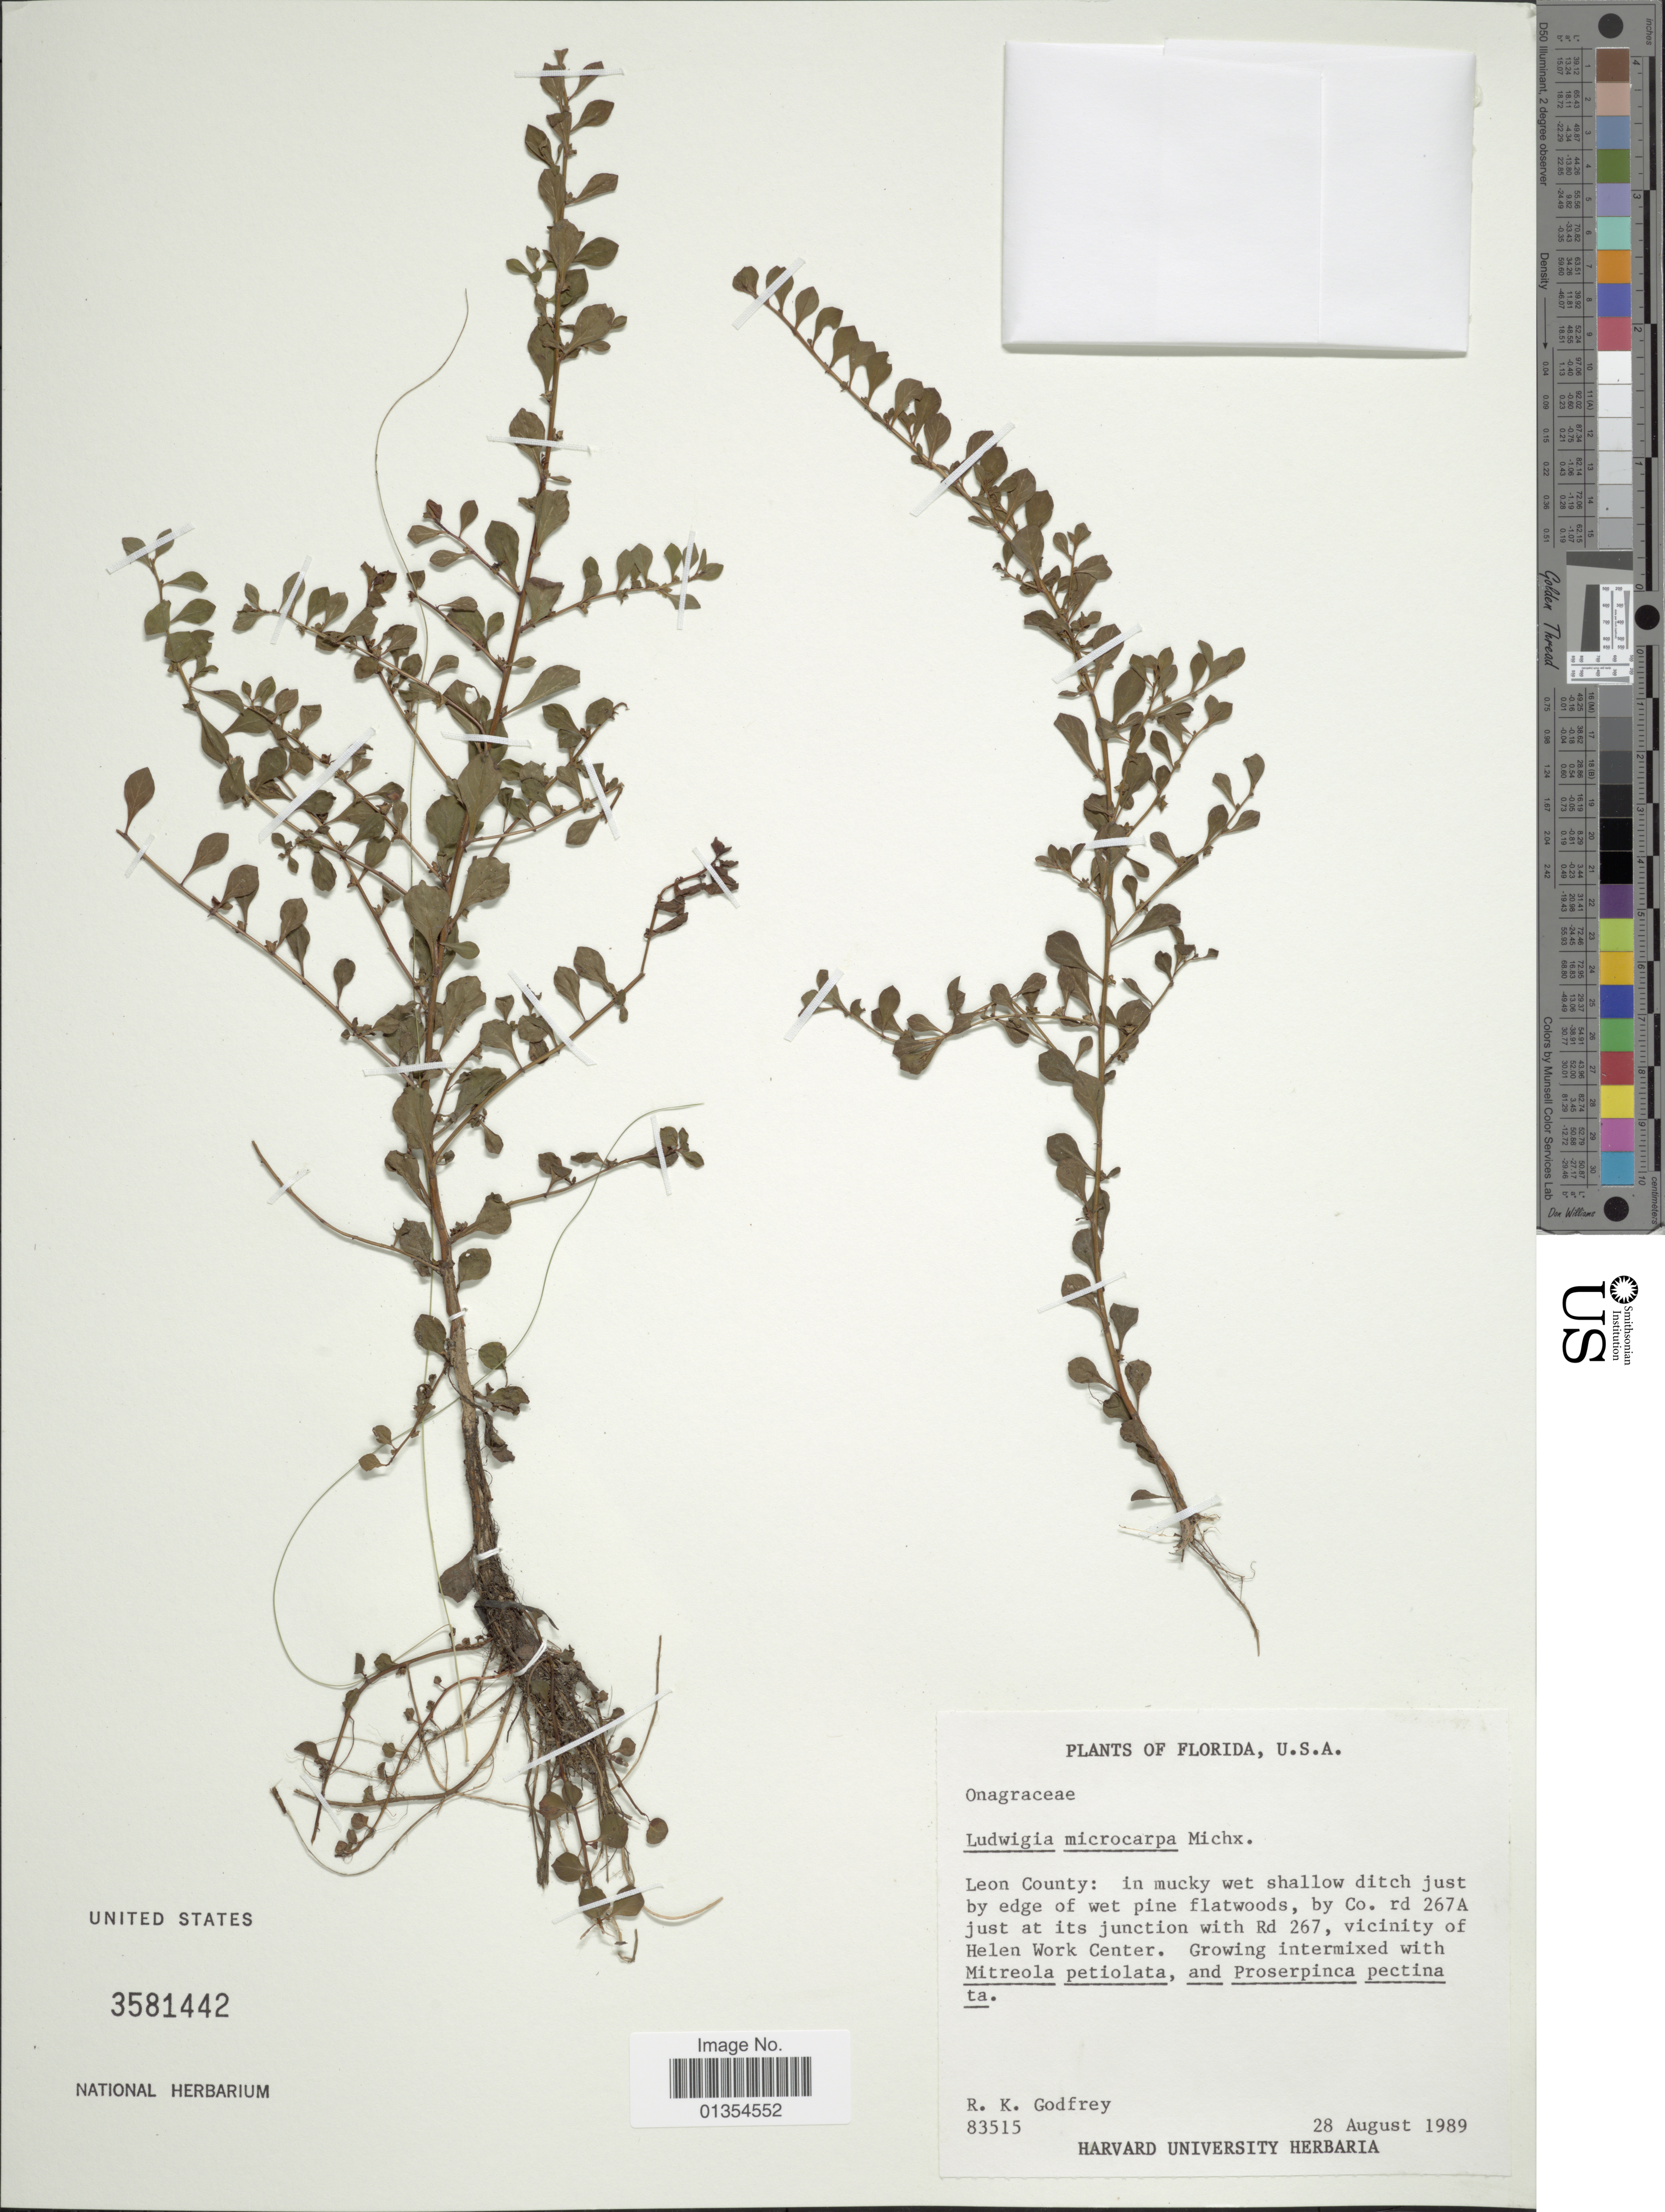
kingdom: Plantae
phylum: Tracheophyta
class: Magnoliopsida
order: Myrtales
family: Onagraceae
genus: Ludwigia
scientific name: Ludwigia microcarpa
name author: Michx.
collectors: R. K. Godfrey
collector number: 83515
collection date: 1989-08-28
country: United States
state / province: Florida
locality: Leon County, by Co rd 267A, just at its junction with Rd 267, vicinity of Helen Work Center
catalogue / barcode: US 3581442